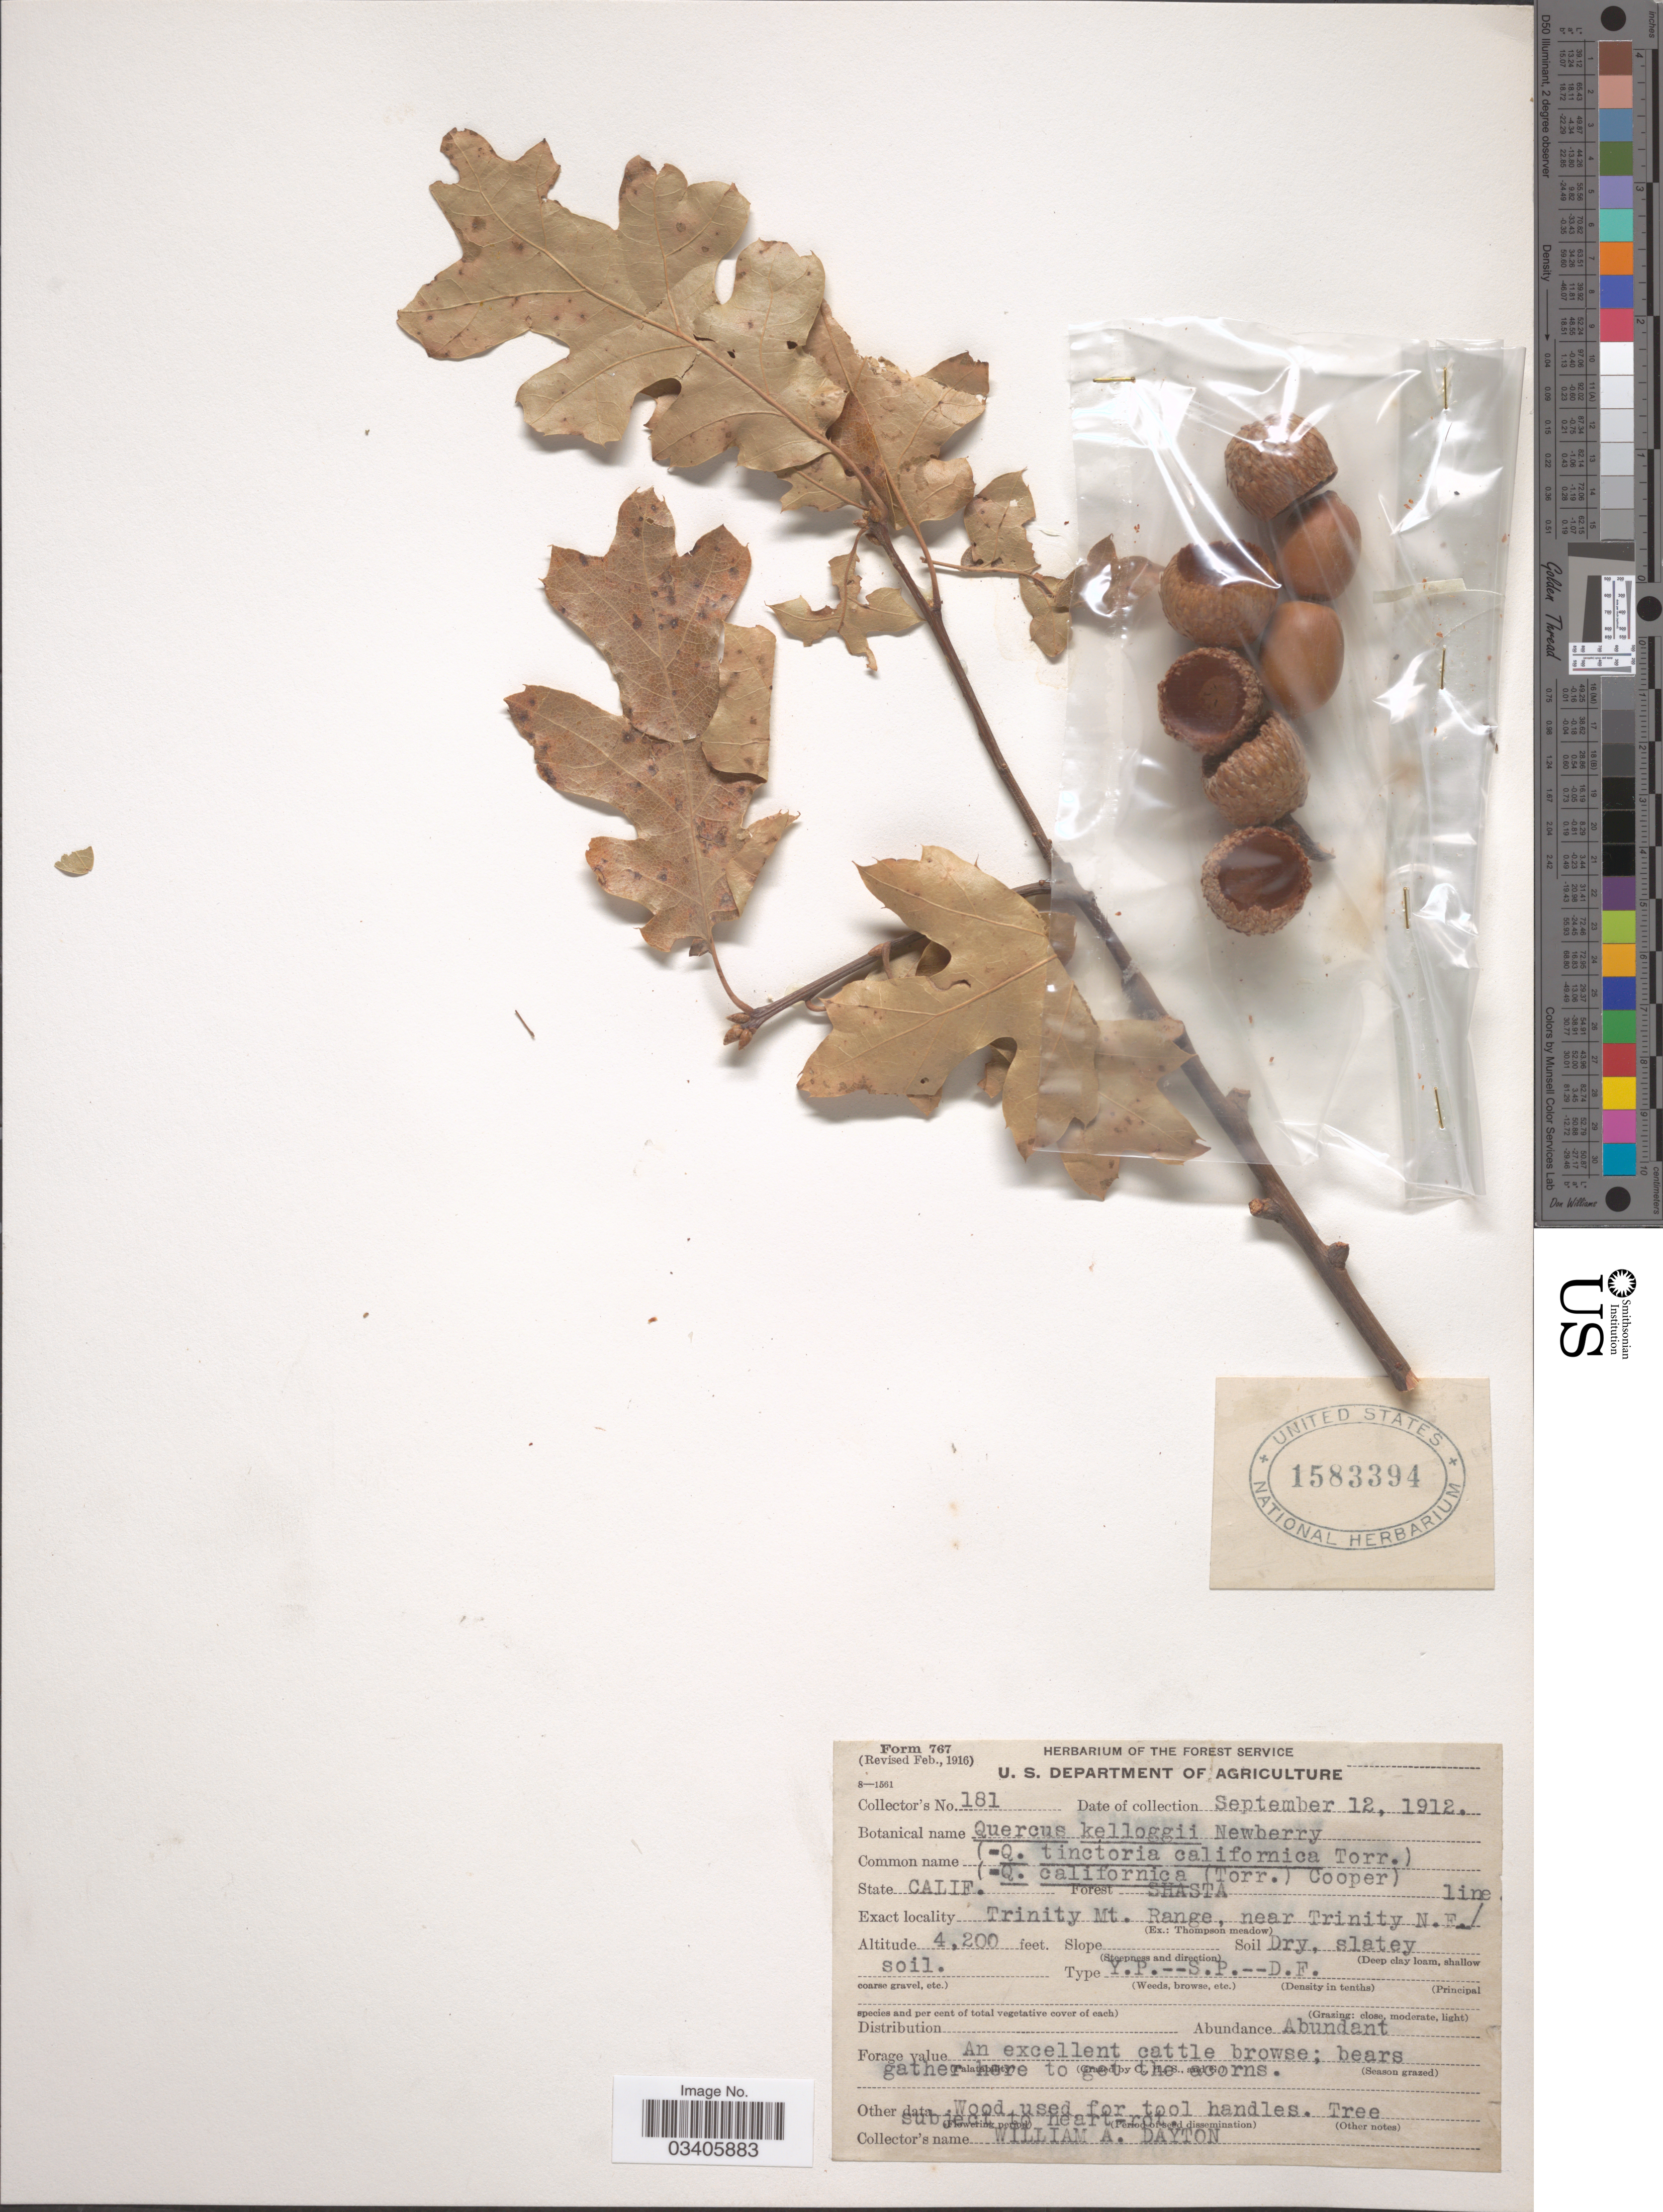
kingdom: Plantae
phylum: Tracheophyta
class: Magnoliopsida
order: Fagales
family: Fagaceae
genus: Quercus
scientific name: Quercus kelloggii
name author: Newb.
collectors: W. Dayton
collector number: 181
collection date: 1912-09-12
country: United States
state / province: California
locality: Forest Shasta line. Trinity Mt. Range, near Trinity N. F.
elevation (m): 1280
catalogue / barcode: US 1583394